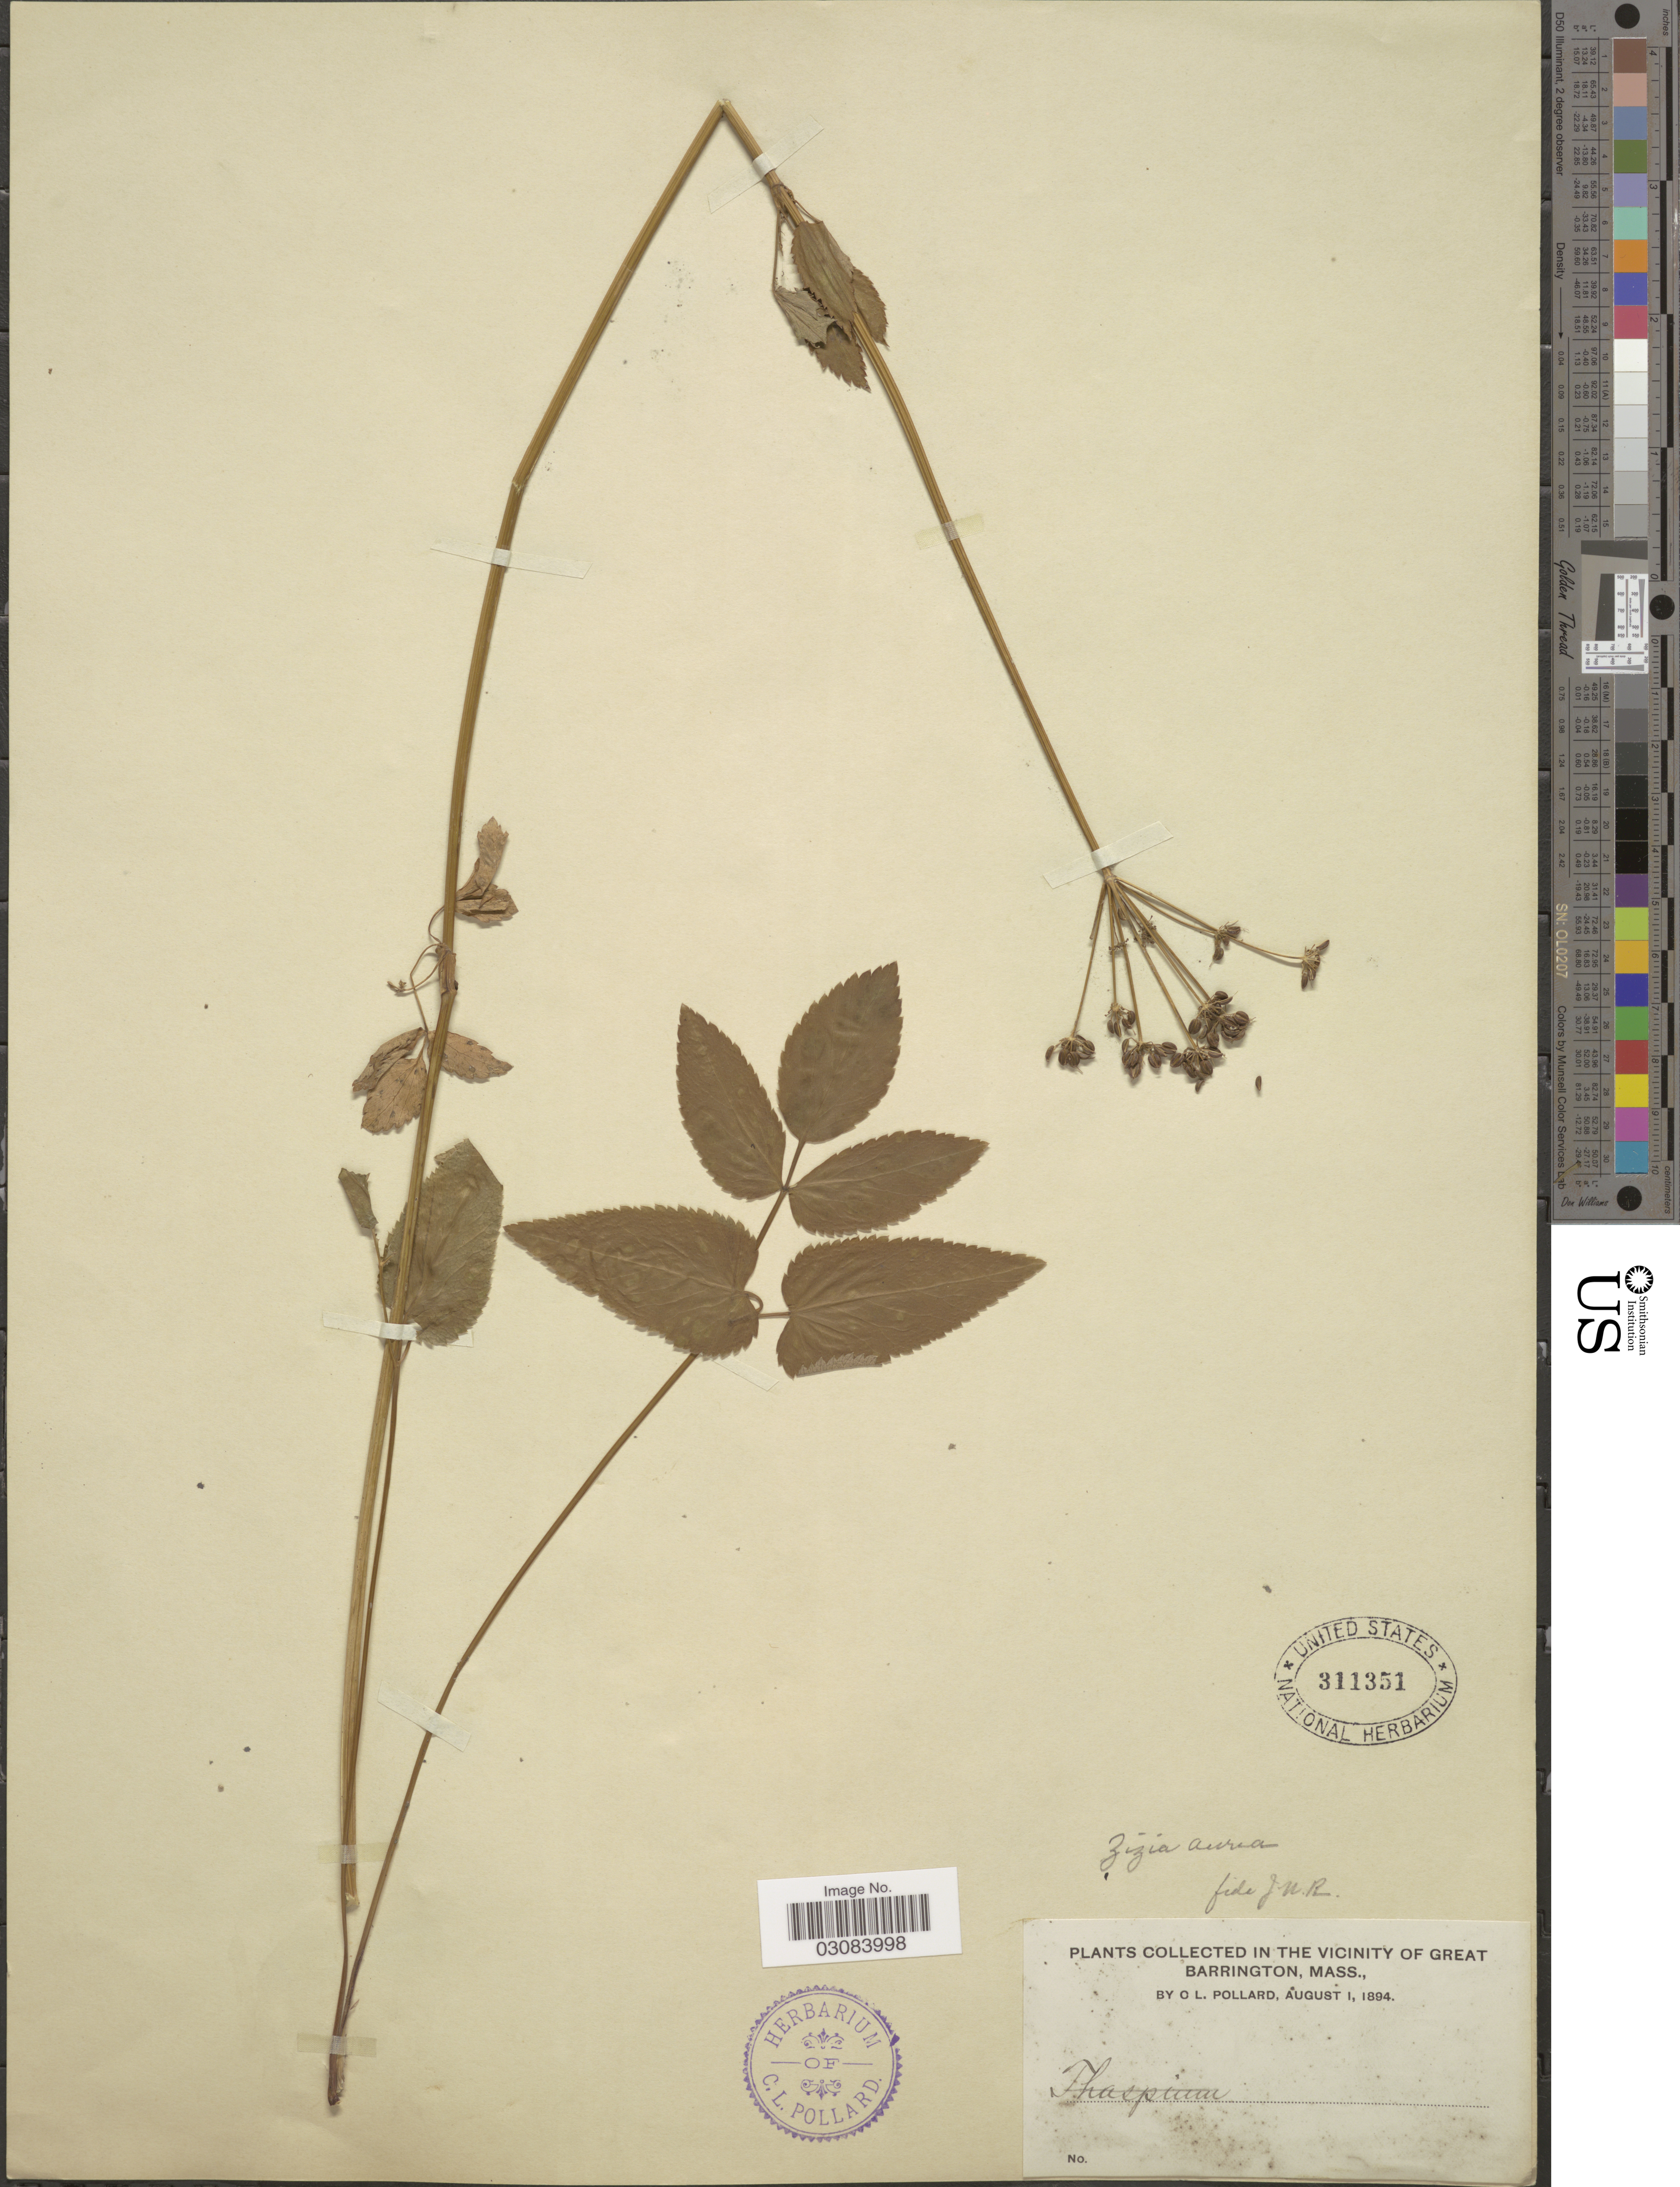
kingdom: Plantae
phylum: Tracheophyta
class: Magnoliopsida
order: Apiales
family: Apiaceae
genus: Zizia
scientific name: Zizia aurea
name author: (L.) Koch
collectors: O. L. Pollard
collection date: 1894-08-01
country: United States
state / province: Massachusetts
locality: In the vicinity of Great Barrington.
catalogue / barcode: US 311351